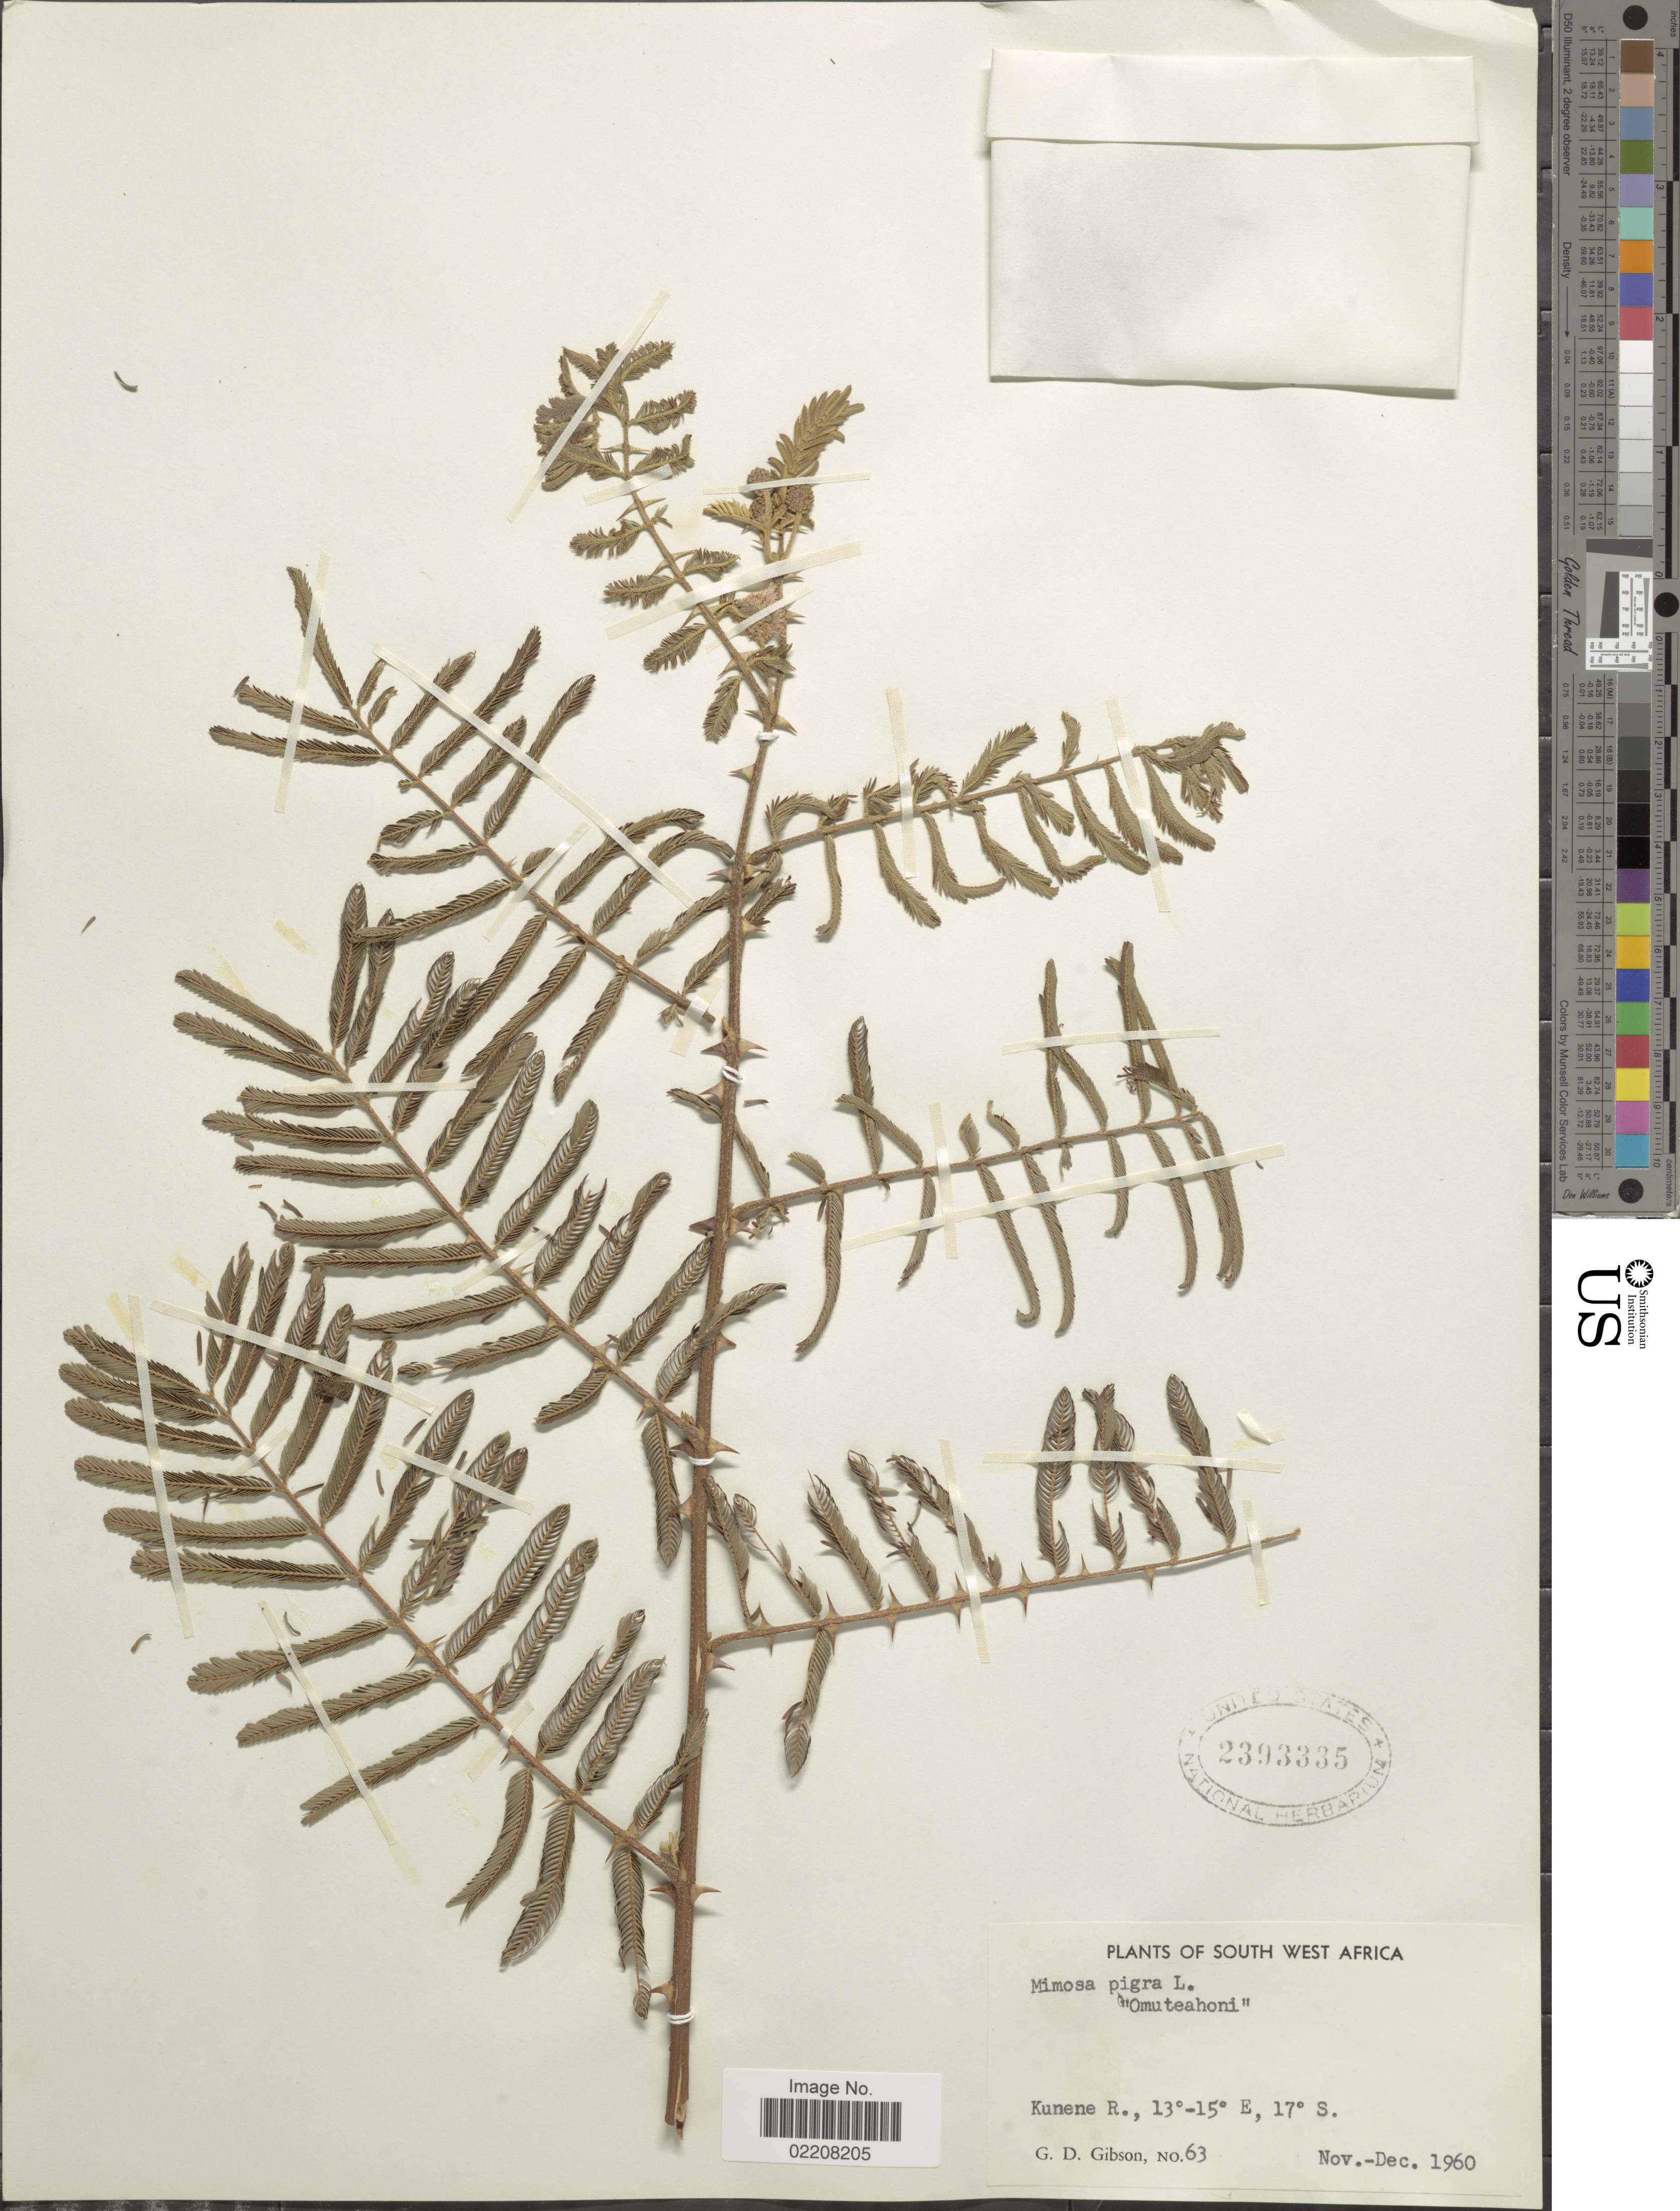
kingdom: Plantae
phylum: Tracheophyta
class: Magnoliopsida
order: Fabales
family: Fabaceae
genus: Mimosa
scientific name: Mimosa pigra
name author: L.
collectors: G. D. Gibson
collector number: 63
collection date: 1960-11/1960-12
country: Namibia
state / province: Kunene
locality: South West Africa. Kunene R.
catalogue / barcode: US 2393335